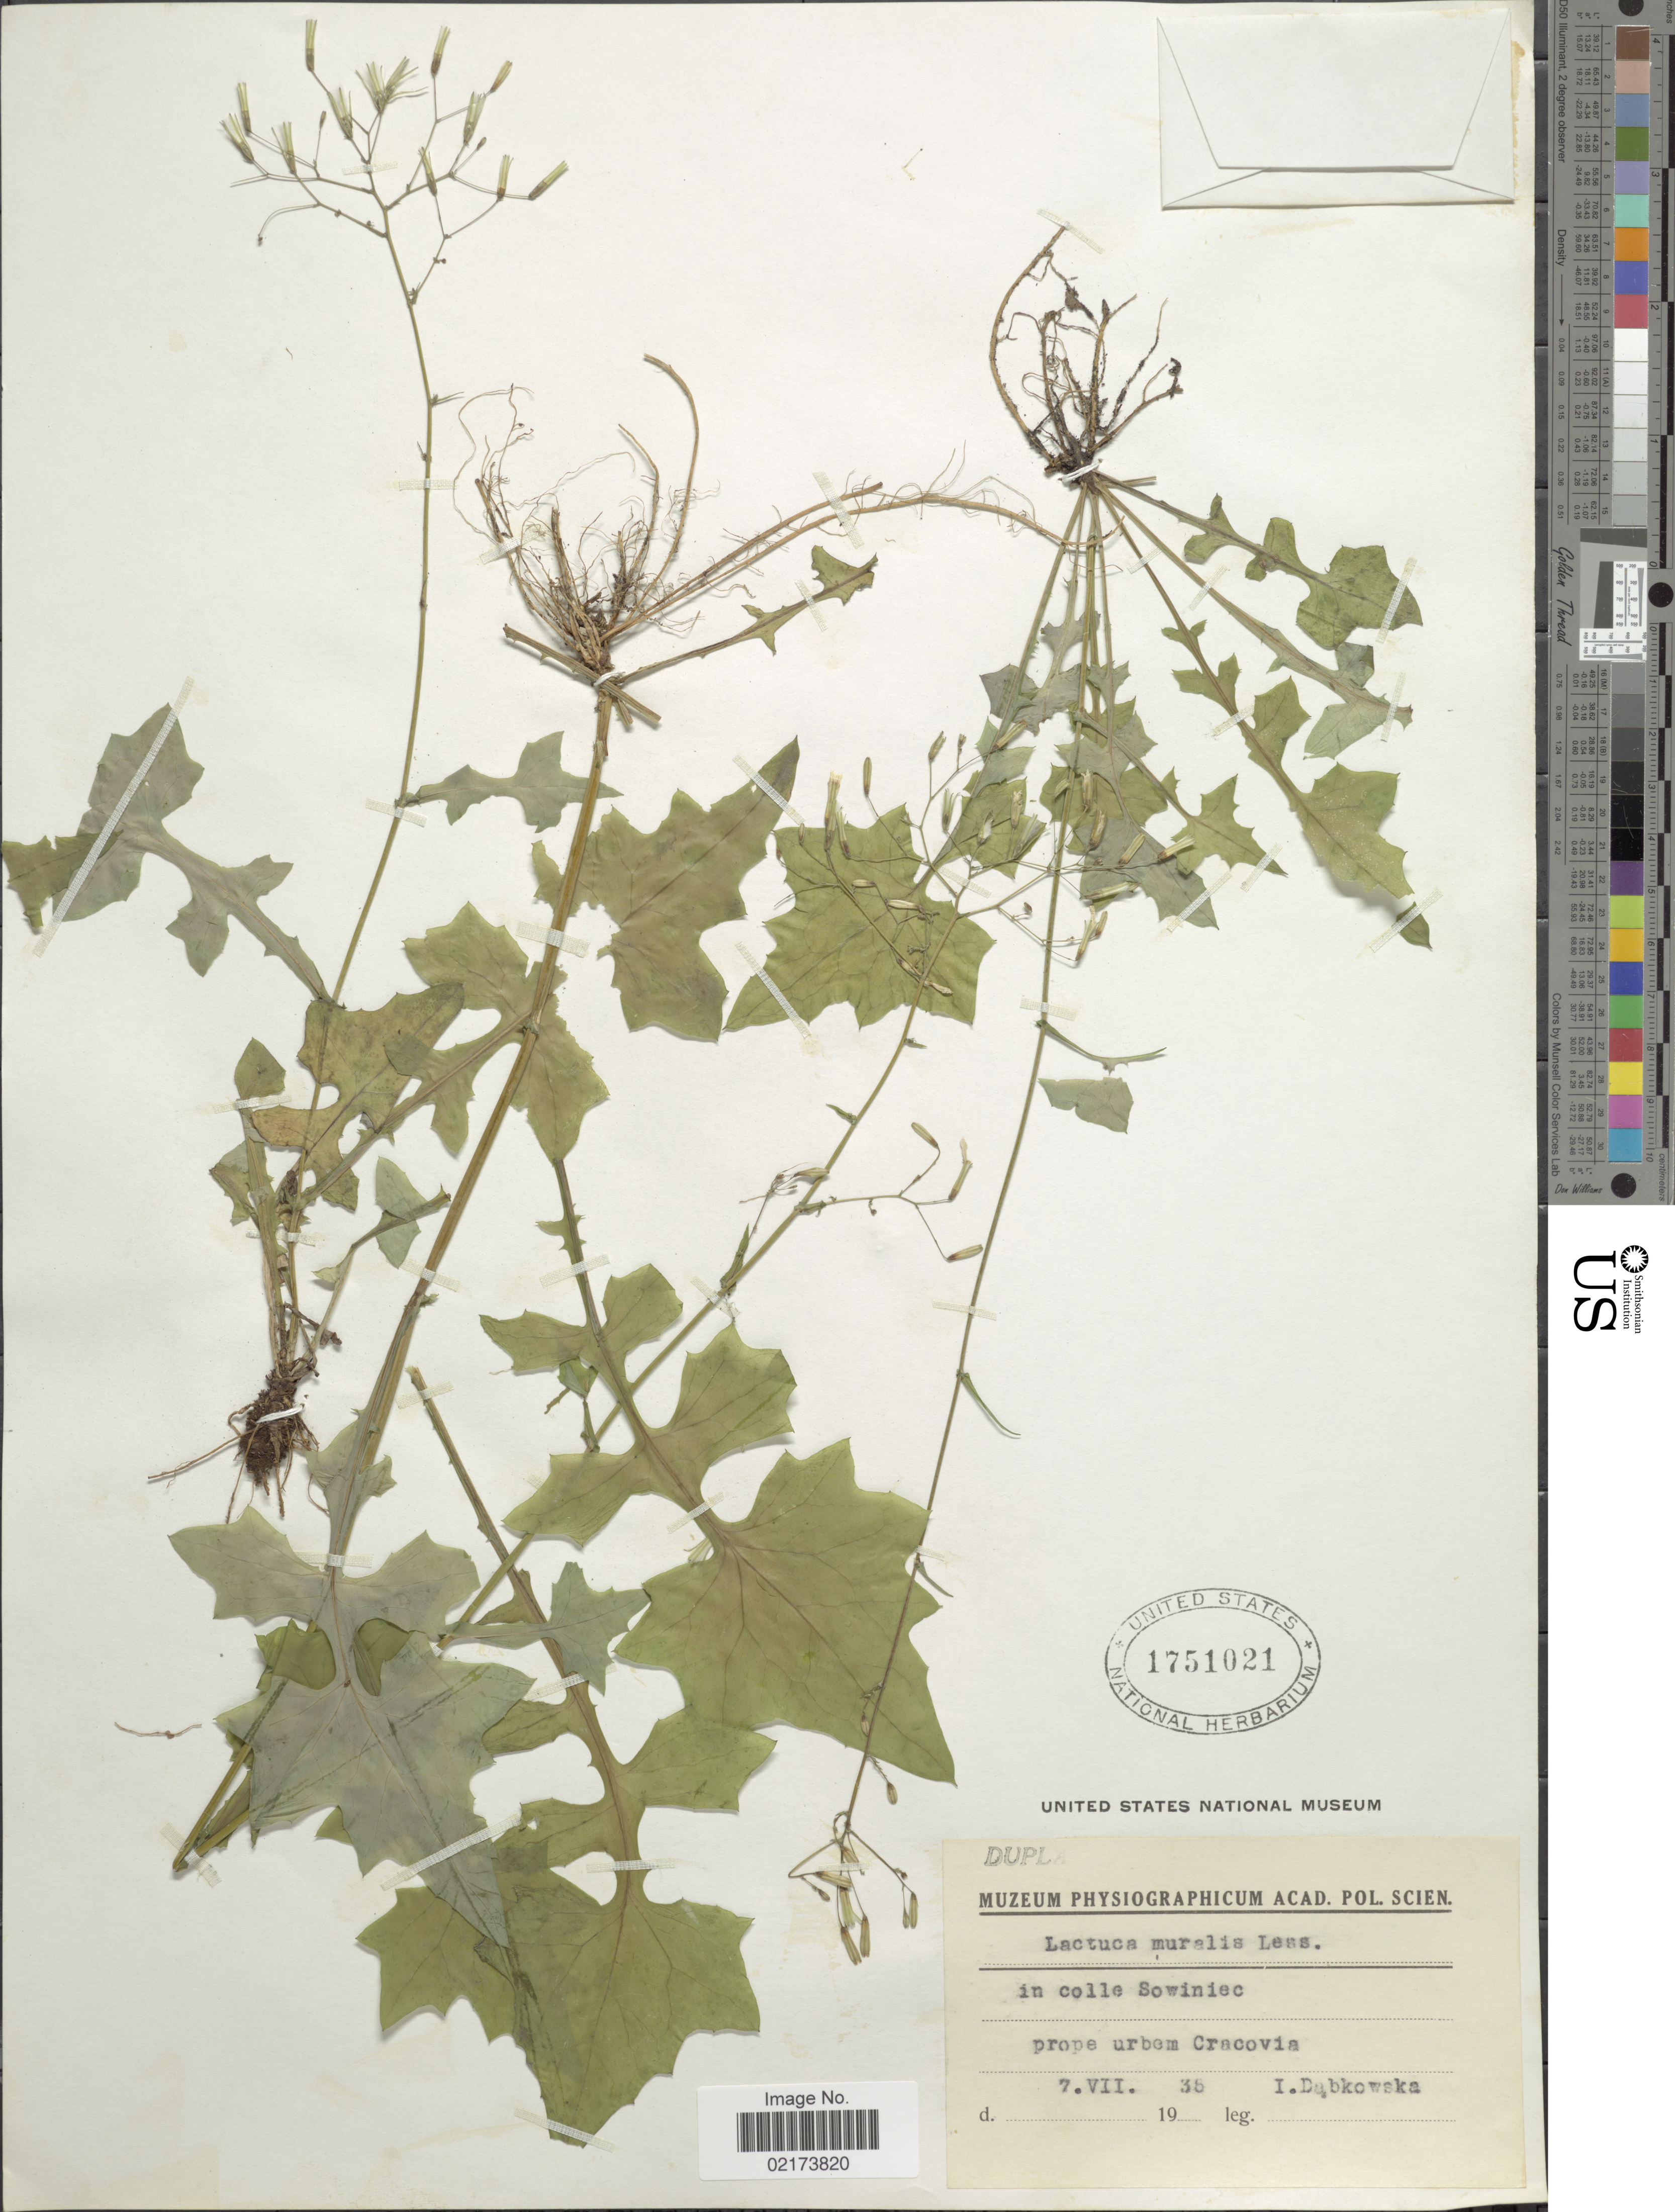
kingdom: Plantae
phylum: Tracheophyta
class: Magnoliopsida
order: Asterales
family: Asteraceae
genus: Lactuca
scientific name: Lactuca muralis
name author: (L.) Gaertn.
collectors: I. Dabkowska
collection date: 1935-07-07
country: Poland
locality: Colle Sowiniec, prope urbem Cracovia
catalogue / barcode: US 1751021